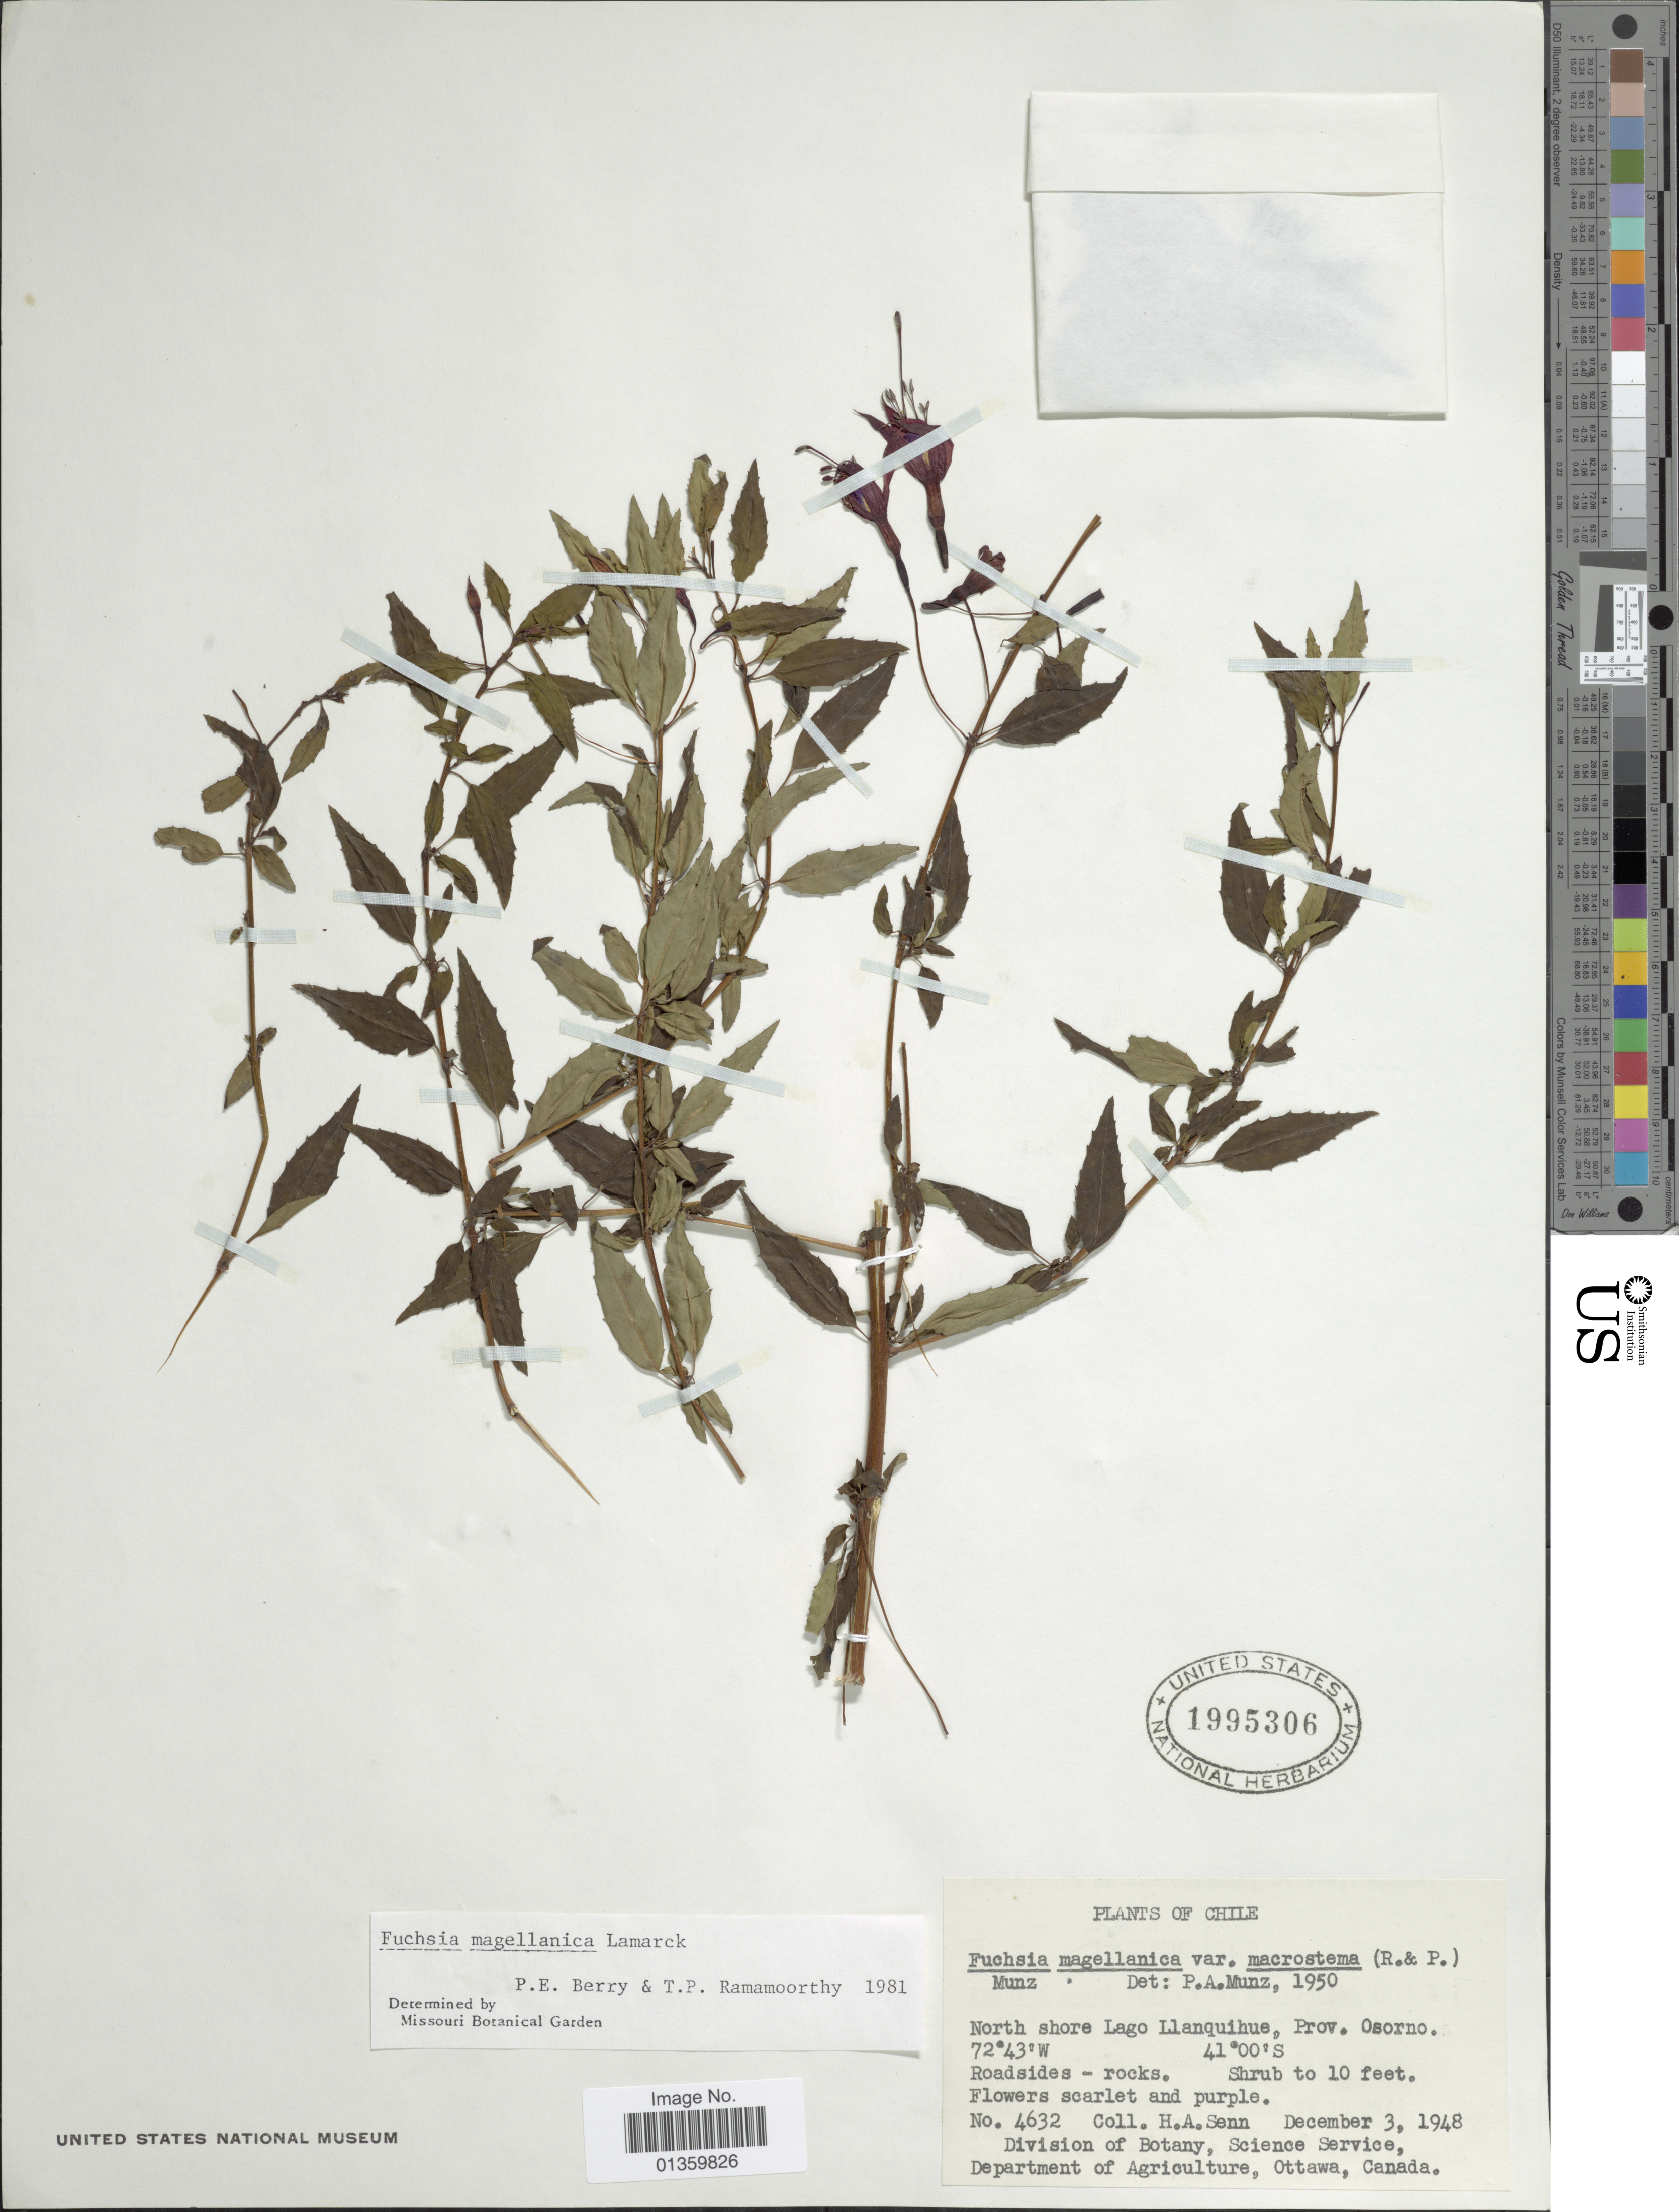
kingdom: Plantae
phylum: Tracheophyta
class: Magnoliopsida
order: Myrtales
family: Onagraceae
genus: Fuchsia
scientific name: Fuchsia magellanica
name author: Lam.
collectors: H. Senn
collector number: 4632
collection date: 1948-12-03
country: Chile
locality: North shore of Lago Llanquihue, Prov. Osorno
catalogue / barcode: US 1995306